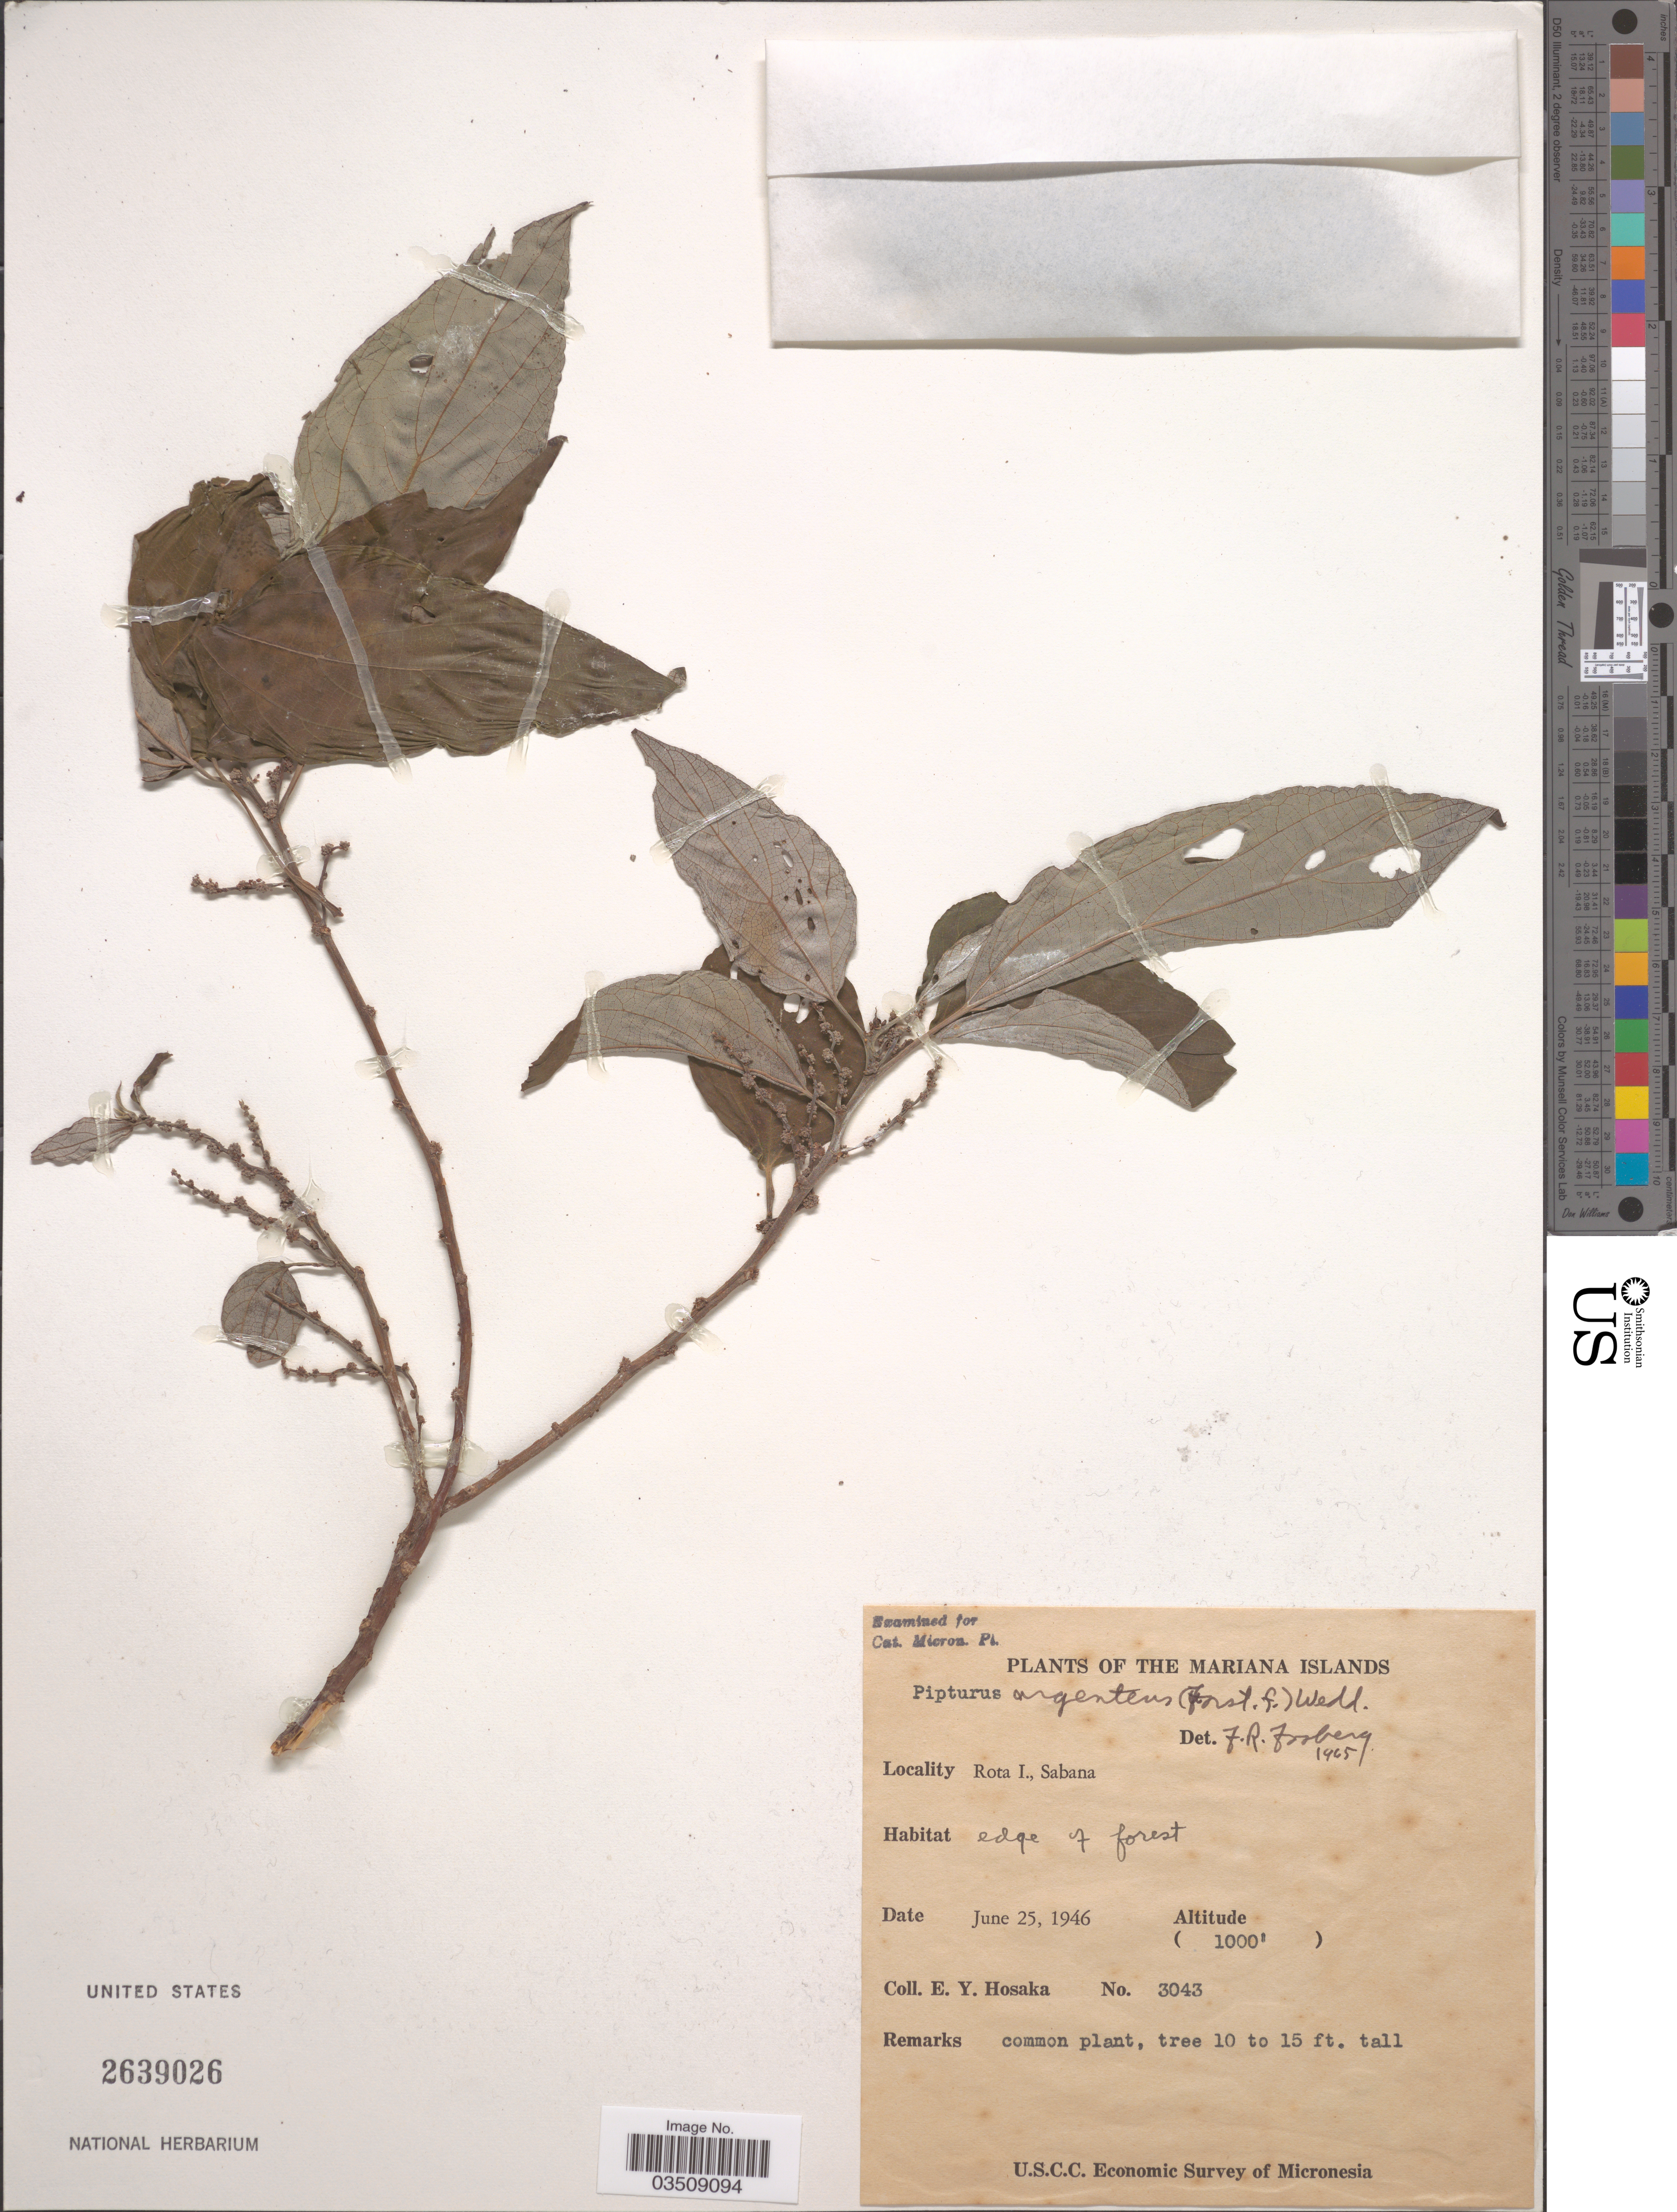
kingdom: Plantae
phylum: Tracheophyta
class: Magnoliopsida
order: Rosales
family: Urticaceae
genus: Pipturus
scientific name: Pipturus argenteus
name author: (G. Forst.) Wedd.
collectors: E. Y. Hosaka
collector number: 3043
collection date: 1946-06-25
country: Northern Mariana Islands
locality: Mariana Islands. Rota I., Sabana. Edge of forest.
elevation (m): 305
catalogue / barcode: US 2639026